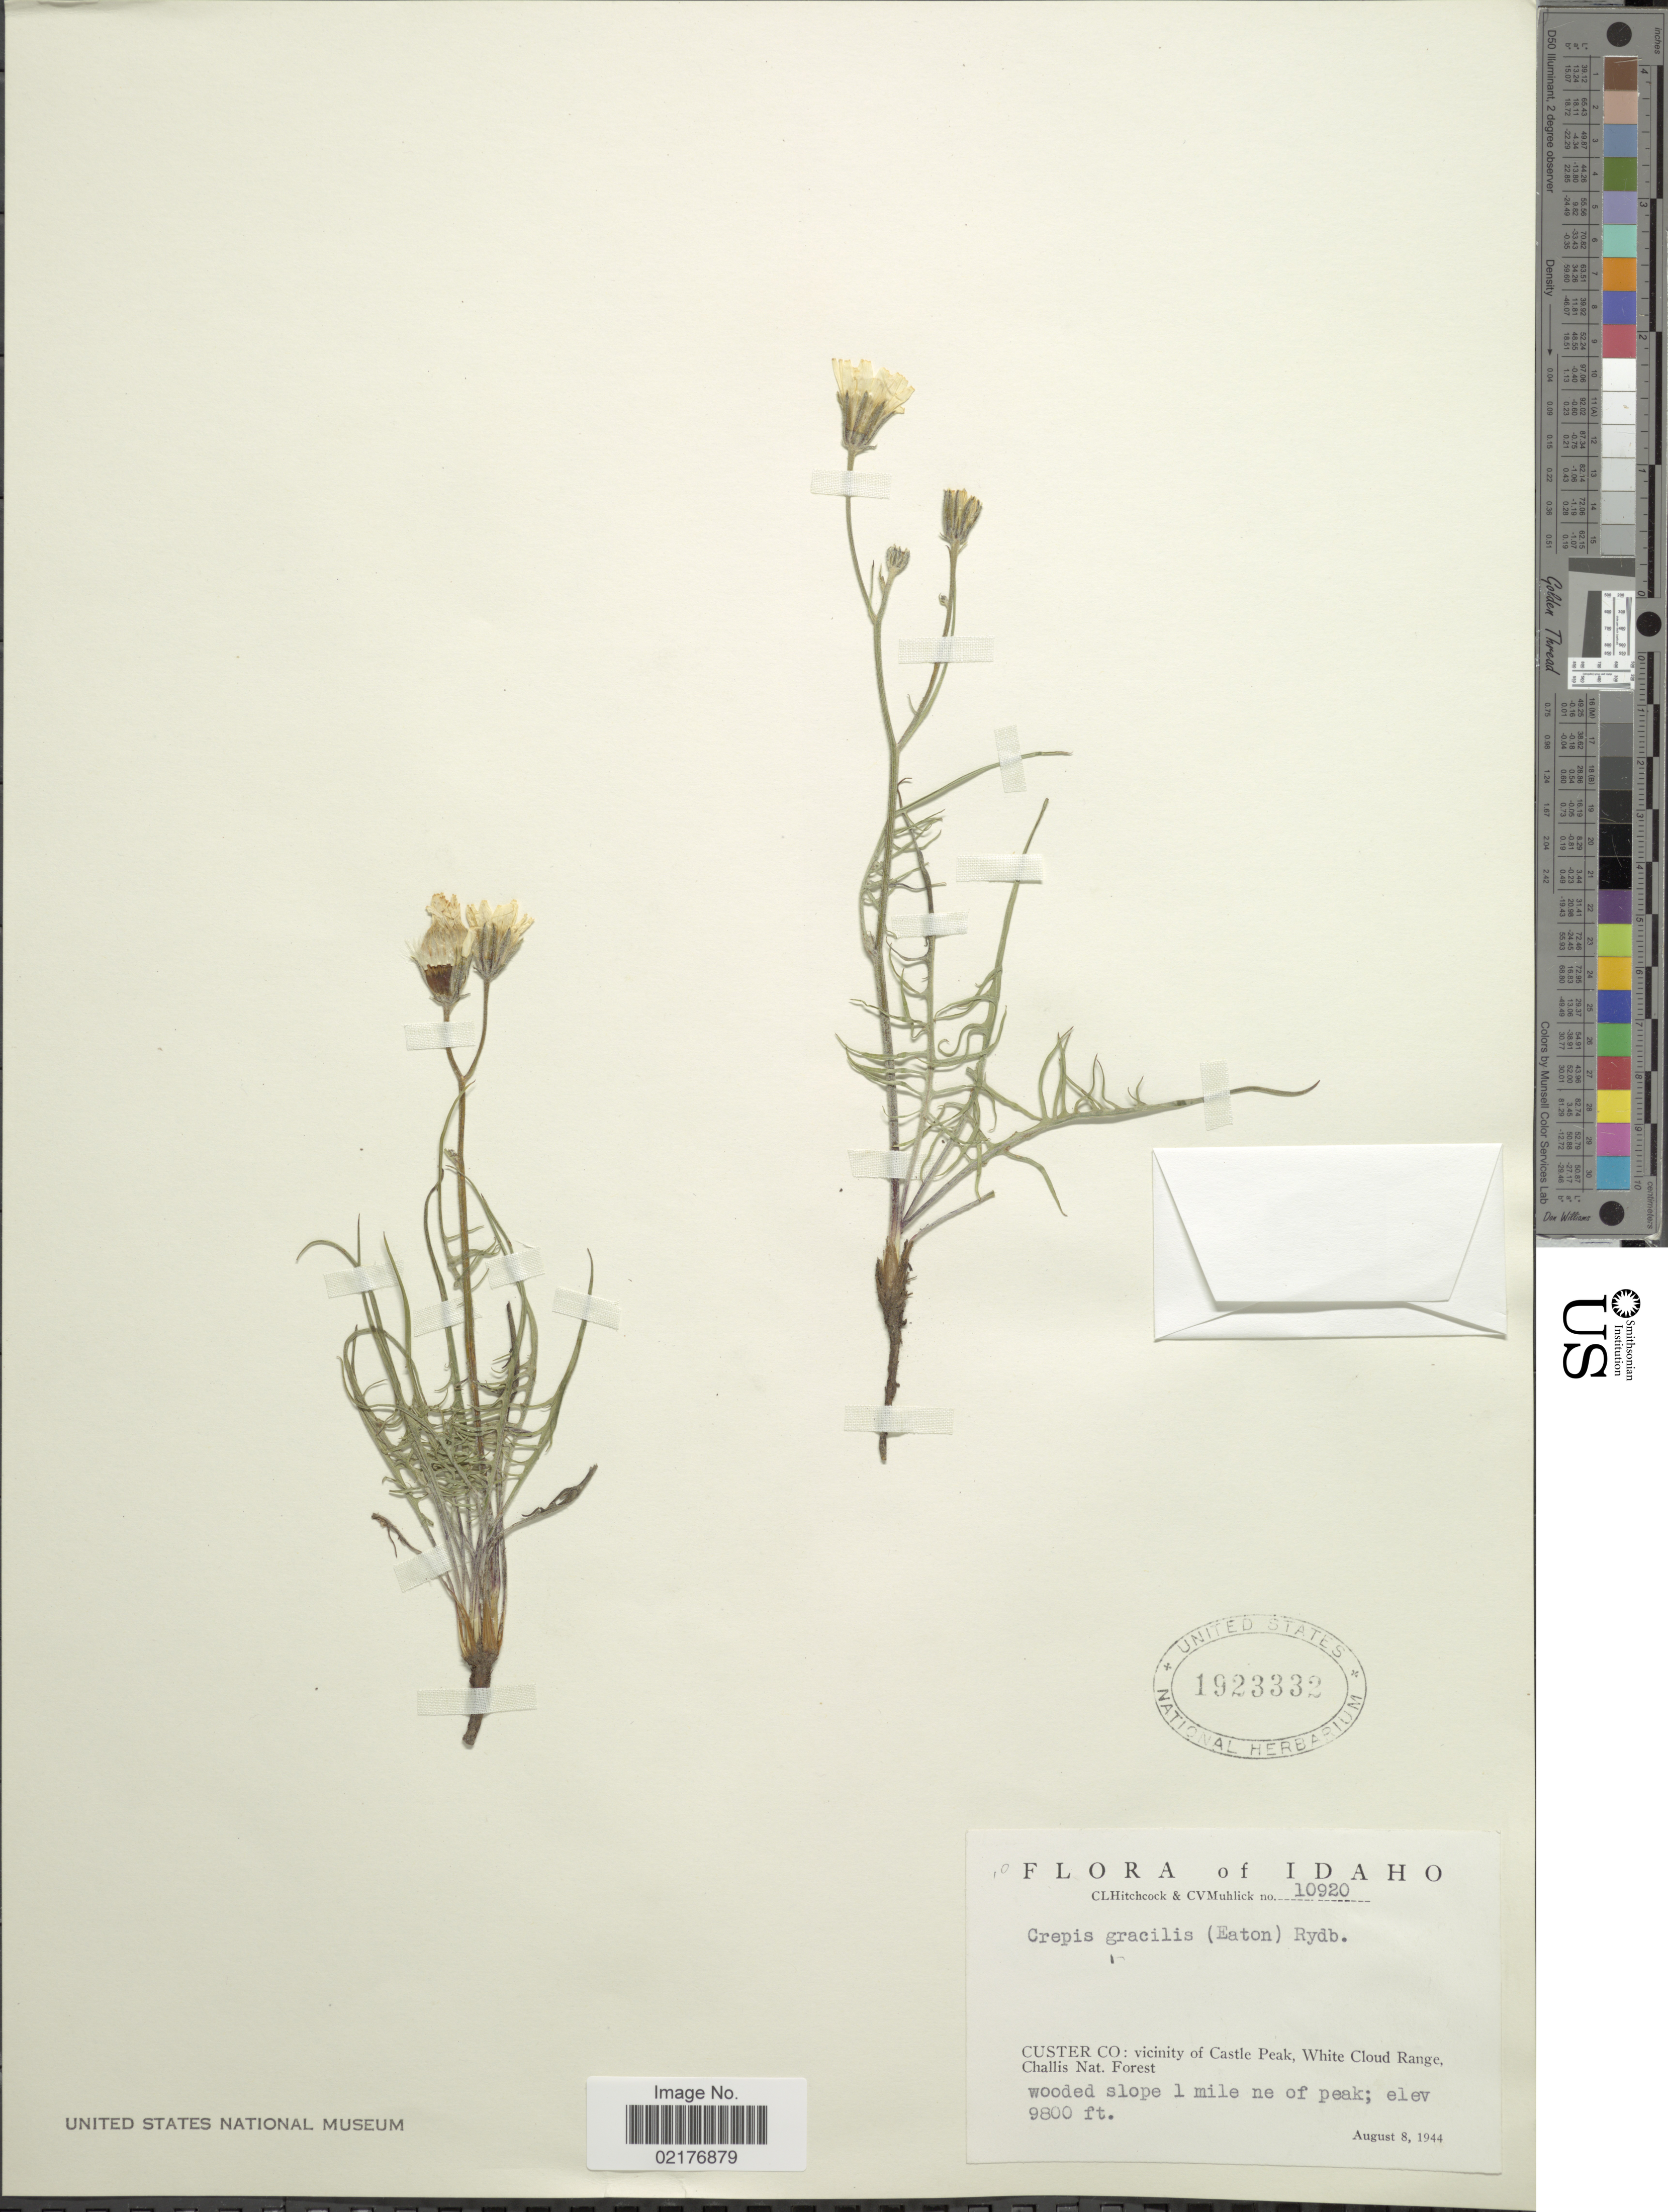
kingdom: Plantae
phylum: Tracheophyta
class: Magnoliopsida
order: Asterales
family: Asteraceae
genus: Crepis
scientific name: Crepis atribarba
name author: A. Heller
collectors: C. L. Hitchcock & C. V. Muhlick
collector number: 10920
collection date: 1944-08-08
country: United States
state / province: Idaho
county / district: Custer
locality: vicinity of Castle Peak, White Cloud Range, Challis Nat. Forest, wooded slope 1 mile ne of peak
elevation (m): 2987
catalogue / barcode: US 1923332